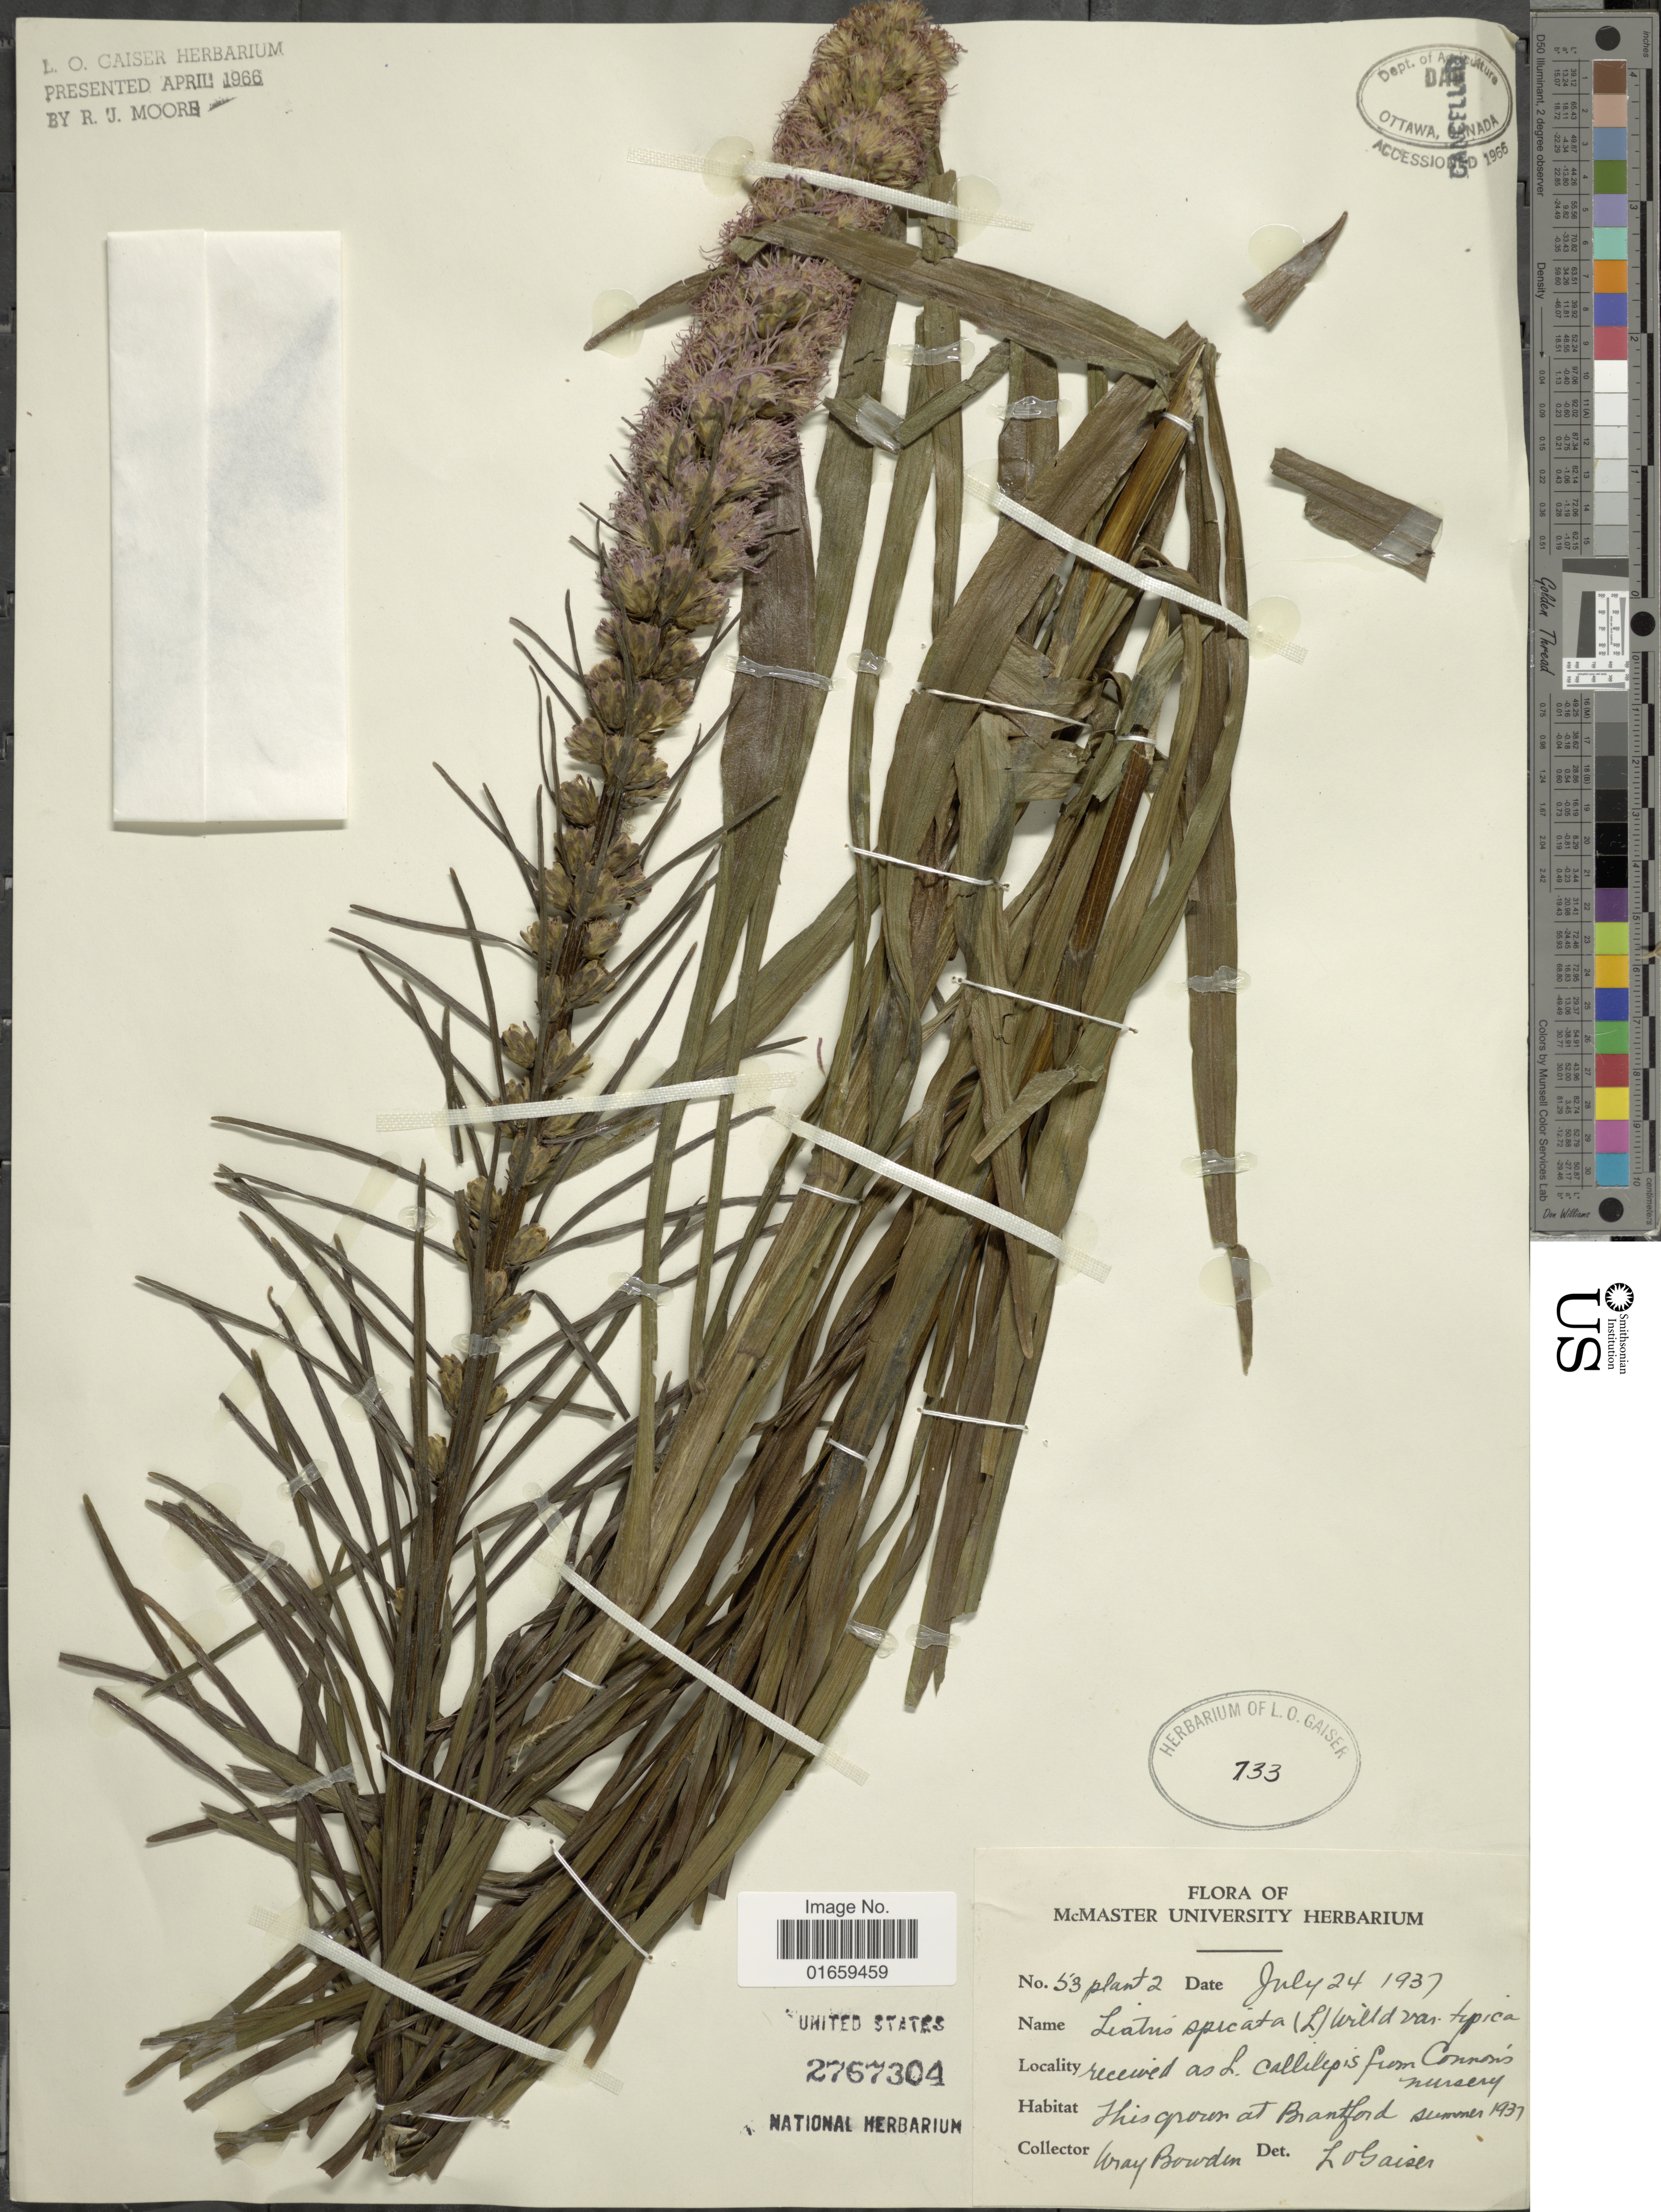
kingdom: Plantae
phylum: Tracheophyta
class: Magnoliopsida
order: Asterales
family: Asteraceae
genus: Liatris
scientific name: Liatris spicata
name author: (L.) Willd.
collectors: W. M. Bowden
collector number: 53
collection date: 1937-07-24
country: Canada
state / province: Ontario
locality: Connor's Nussery, Brantford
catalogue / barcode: US 2767304